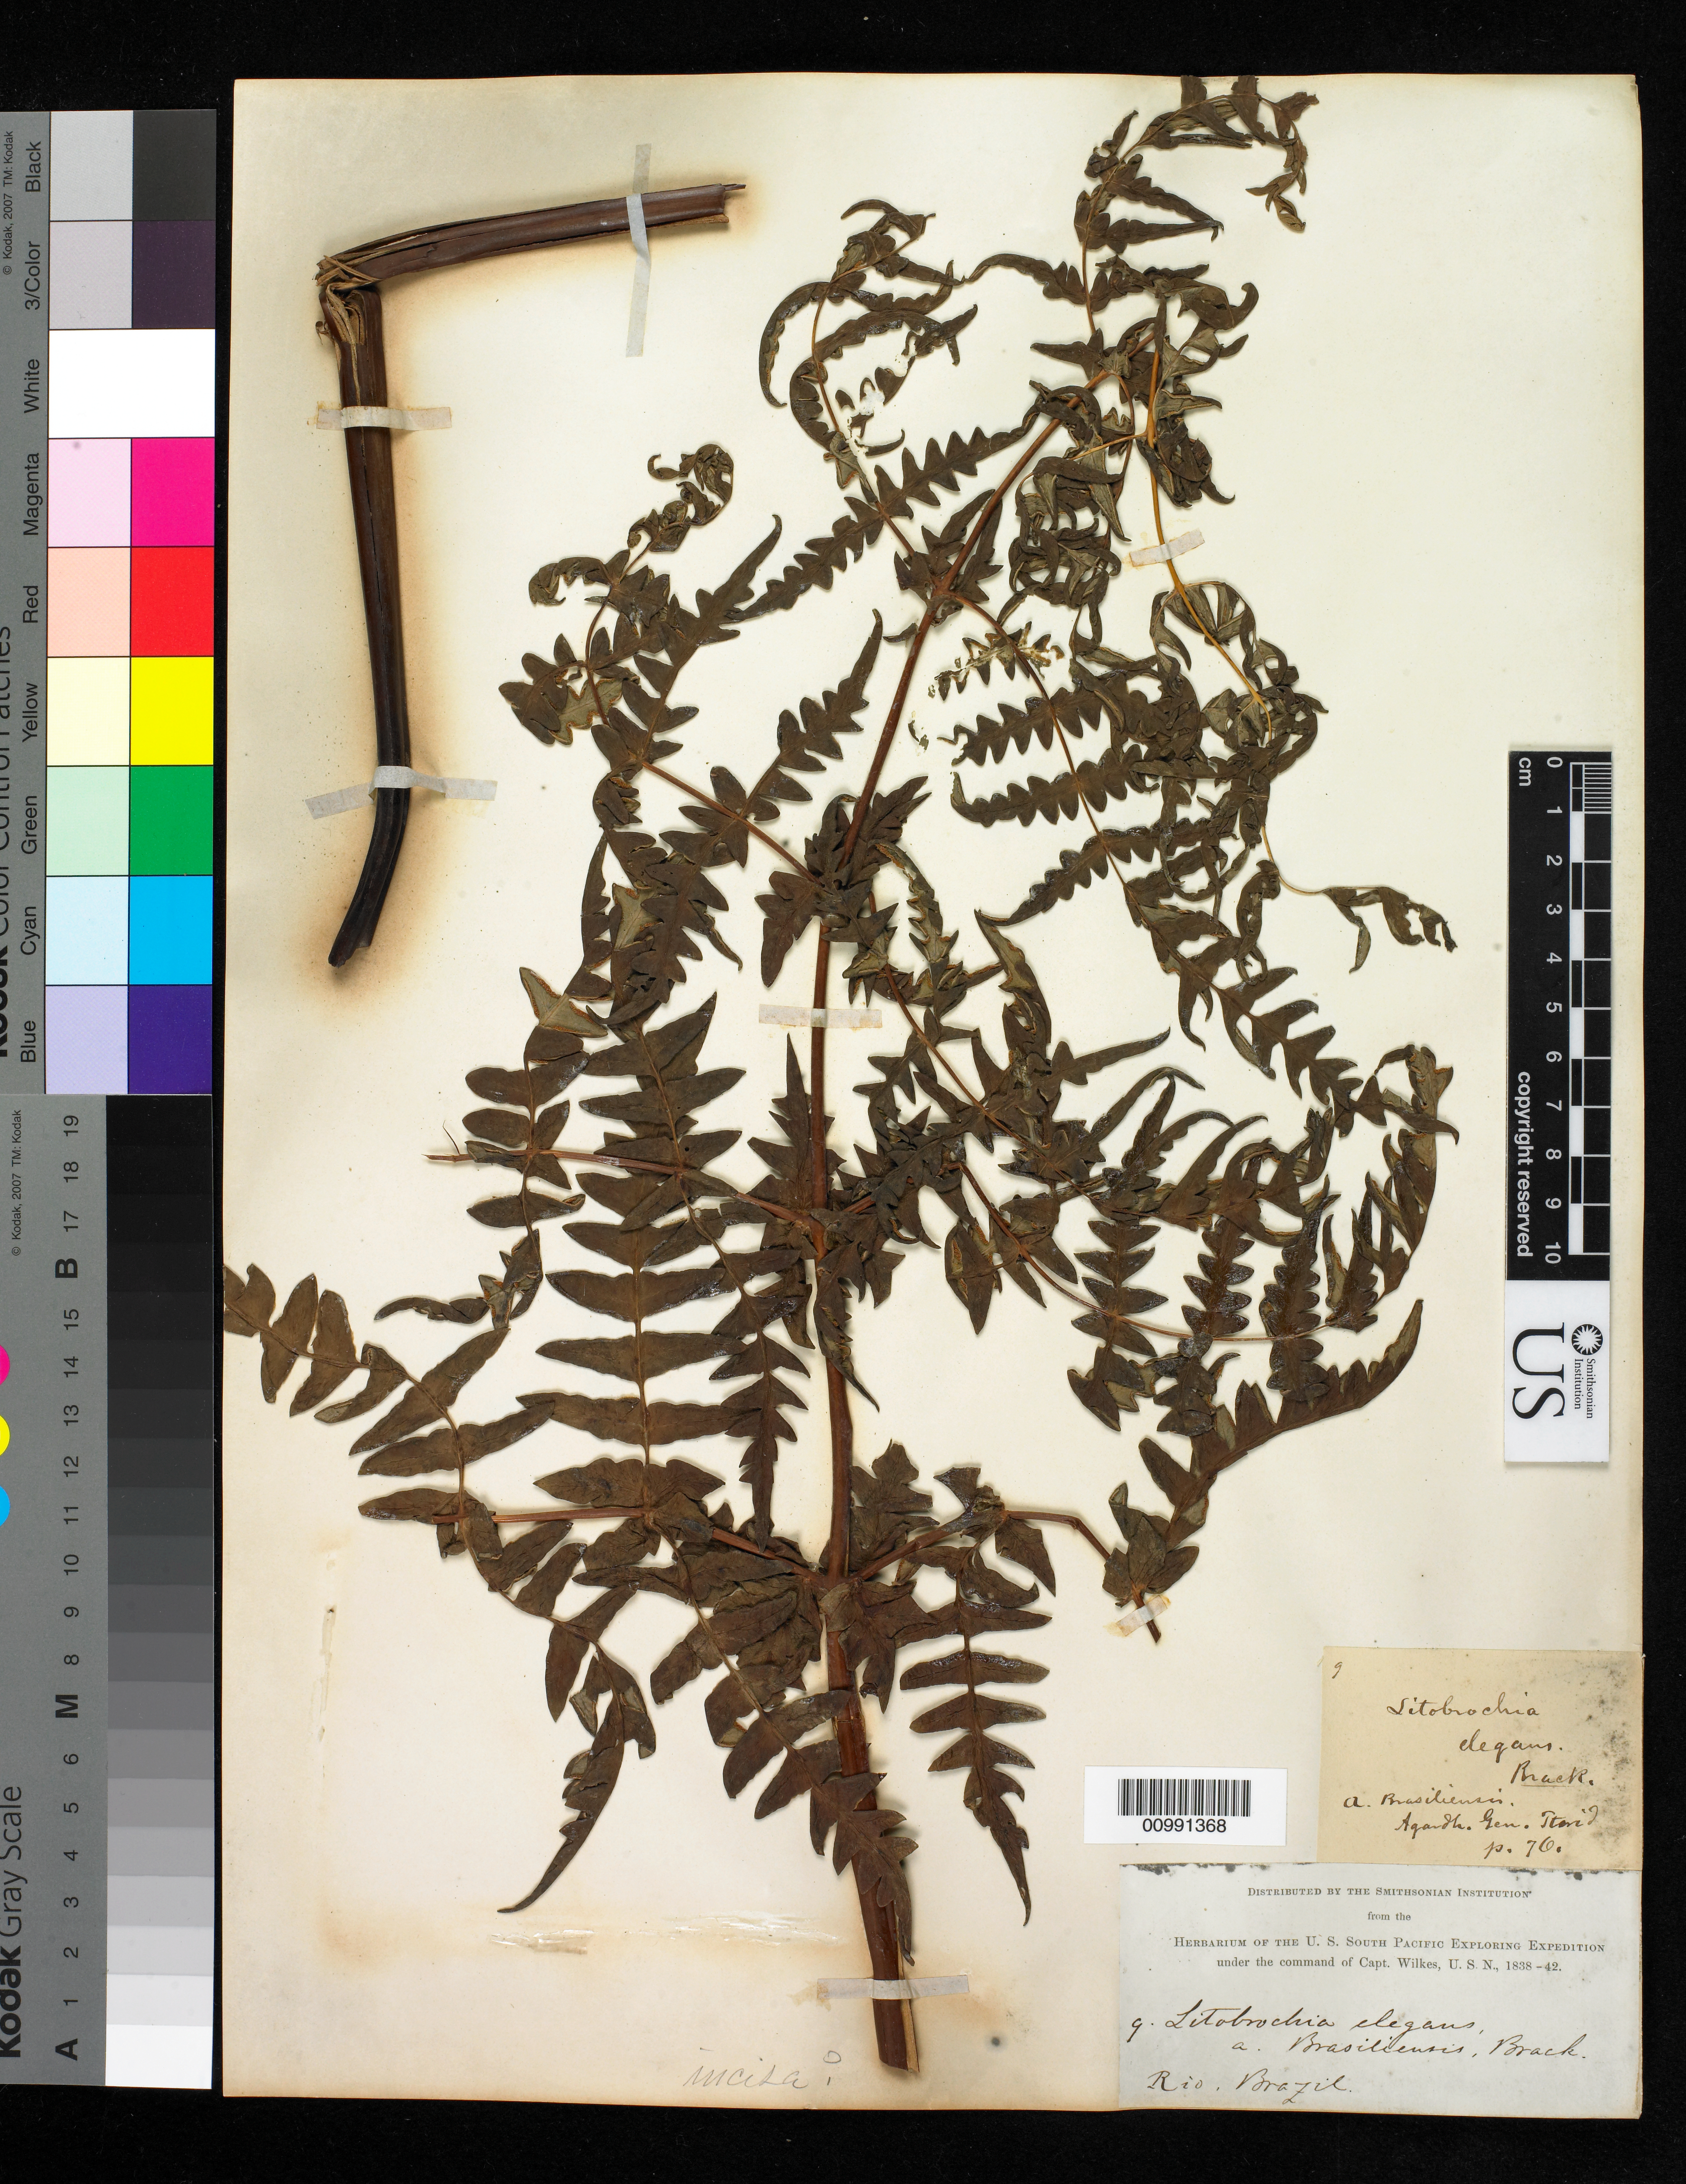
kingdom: Plantae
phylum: Tracheophyta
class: Polypodiopsida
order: Polypodiales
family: Dennstaedtiaceae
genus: Histiopteris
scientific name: Histiopteris incisa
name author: (Thunb.) J. Sm.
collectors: Wilkes Explor. Exped.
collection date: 1838/1842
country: Brazil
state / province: Rio de Janeiro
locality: Rio, Brazil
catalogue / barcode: US 98676